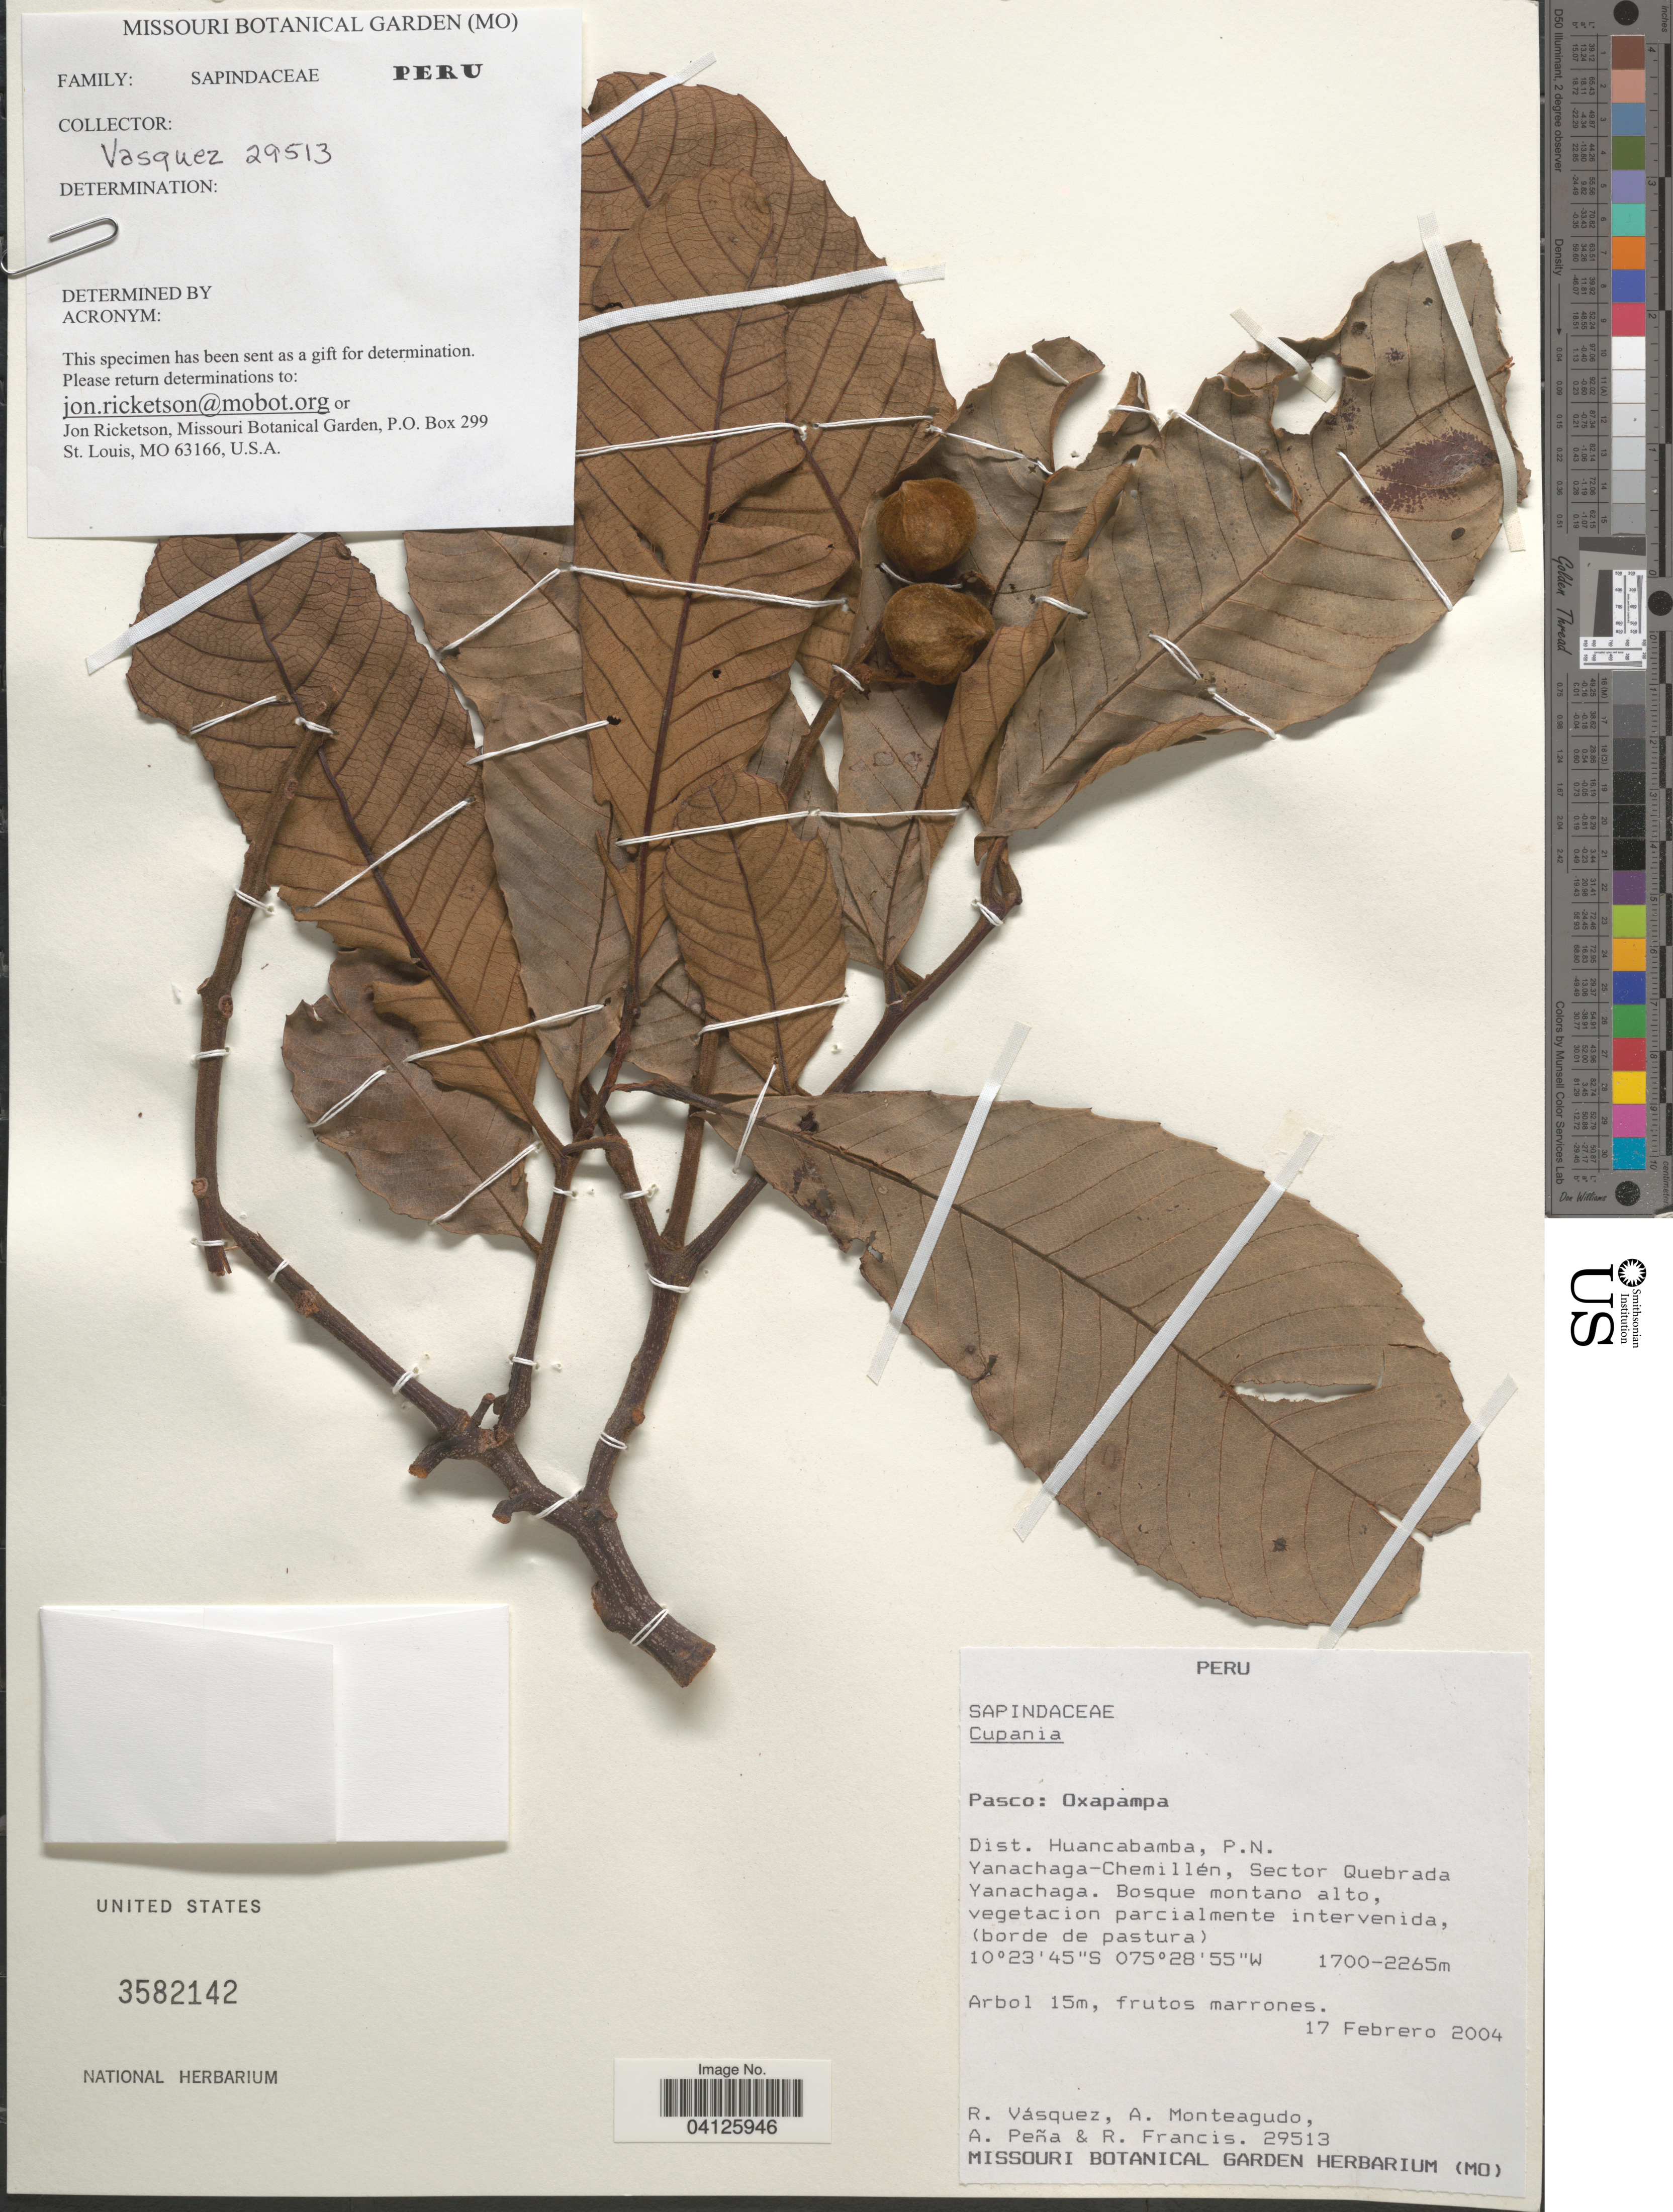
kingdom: Plantae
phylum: Tracheophyta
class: Magnoliopsida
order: Sapindales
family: Sapindaceae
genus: Cupania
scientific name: Cupania americana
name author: L.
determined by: Acevedo-Rodriguez, P., (US), Smithsonian Institution - National Museum of Natural History (UNITED STATES)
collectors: R. Vásquez, A. Monteagudo, A. Peña & R. Francis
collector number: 29513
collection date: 2004-02-17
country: Peru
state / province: Pasco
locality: Oxapampa. Dist. Huancabamba, P.N. Yanachaga–Chemillén, Sector Quebrada Yanachaga.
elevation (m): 1700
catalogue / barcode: US 3582142